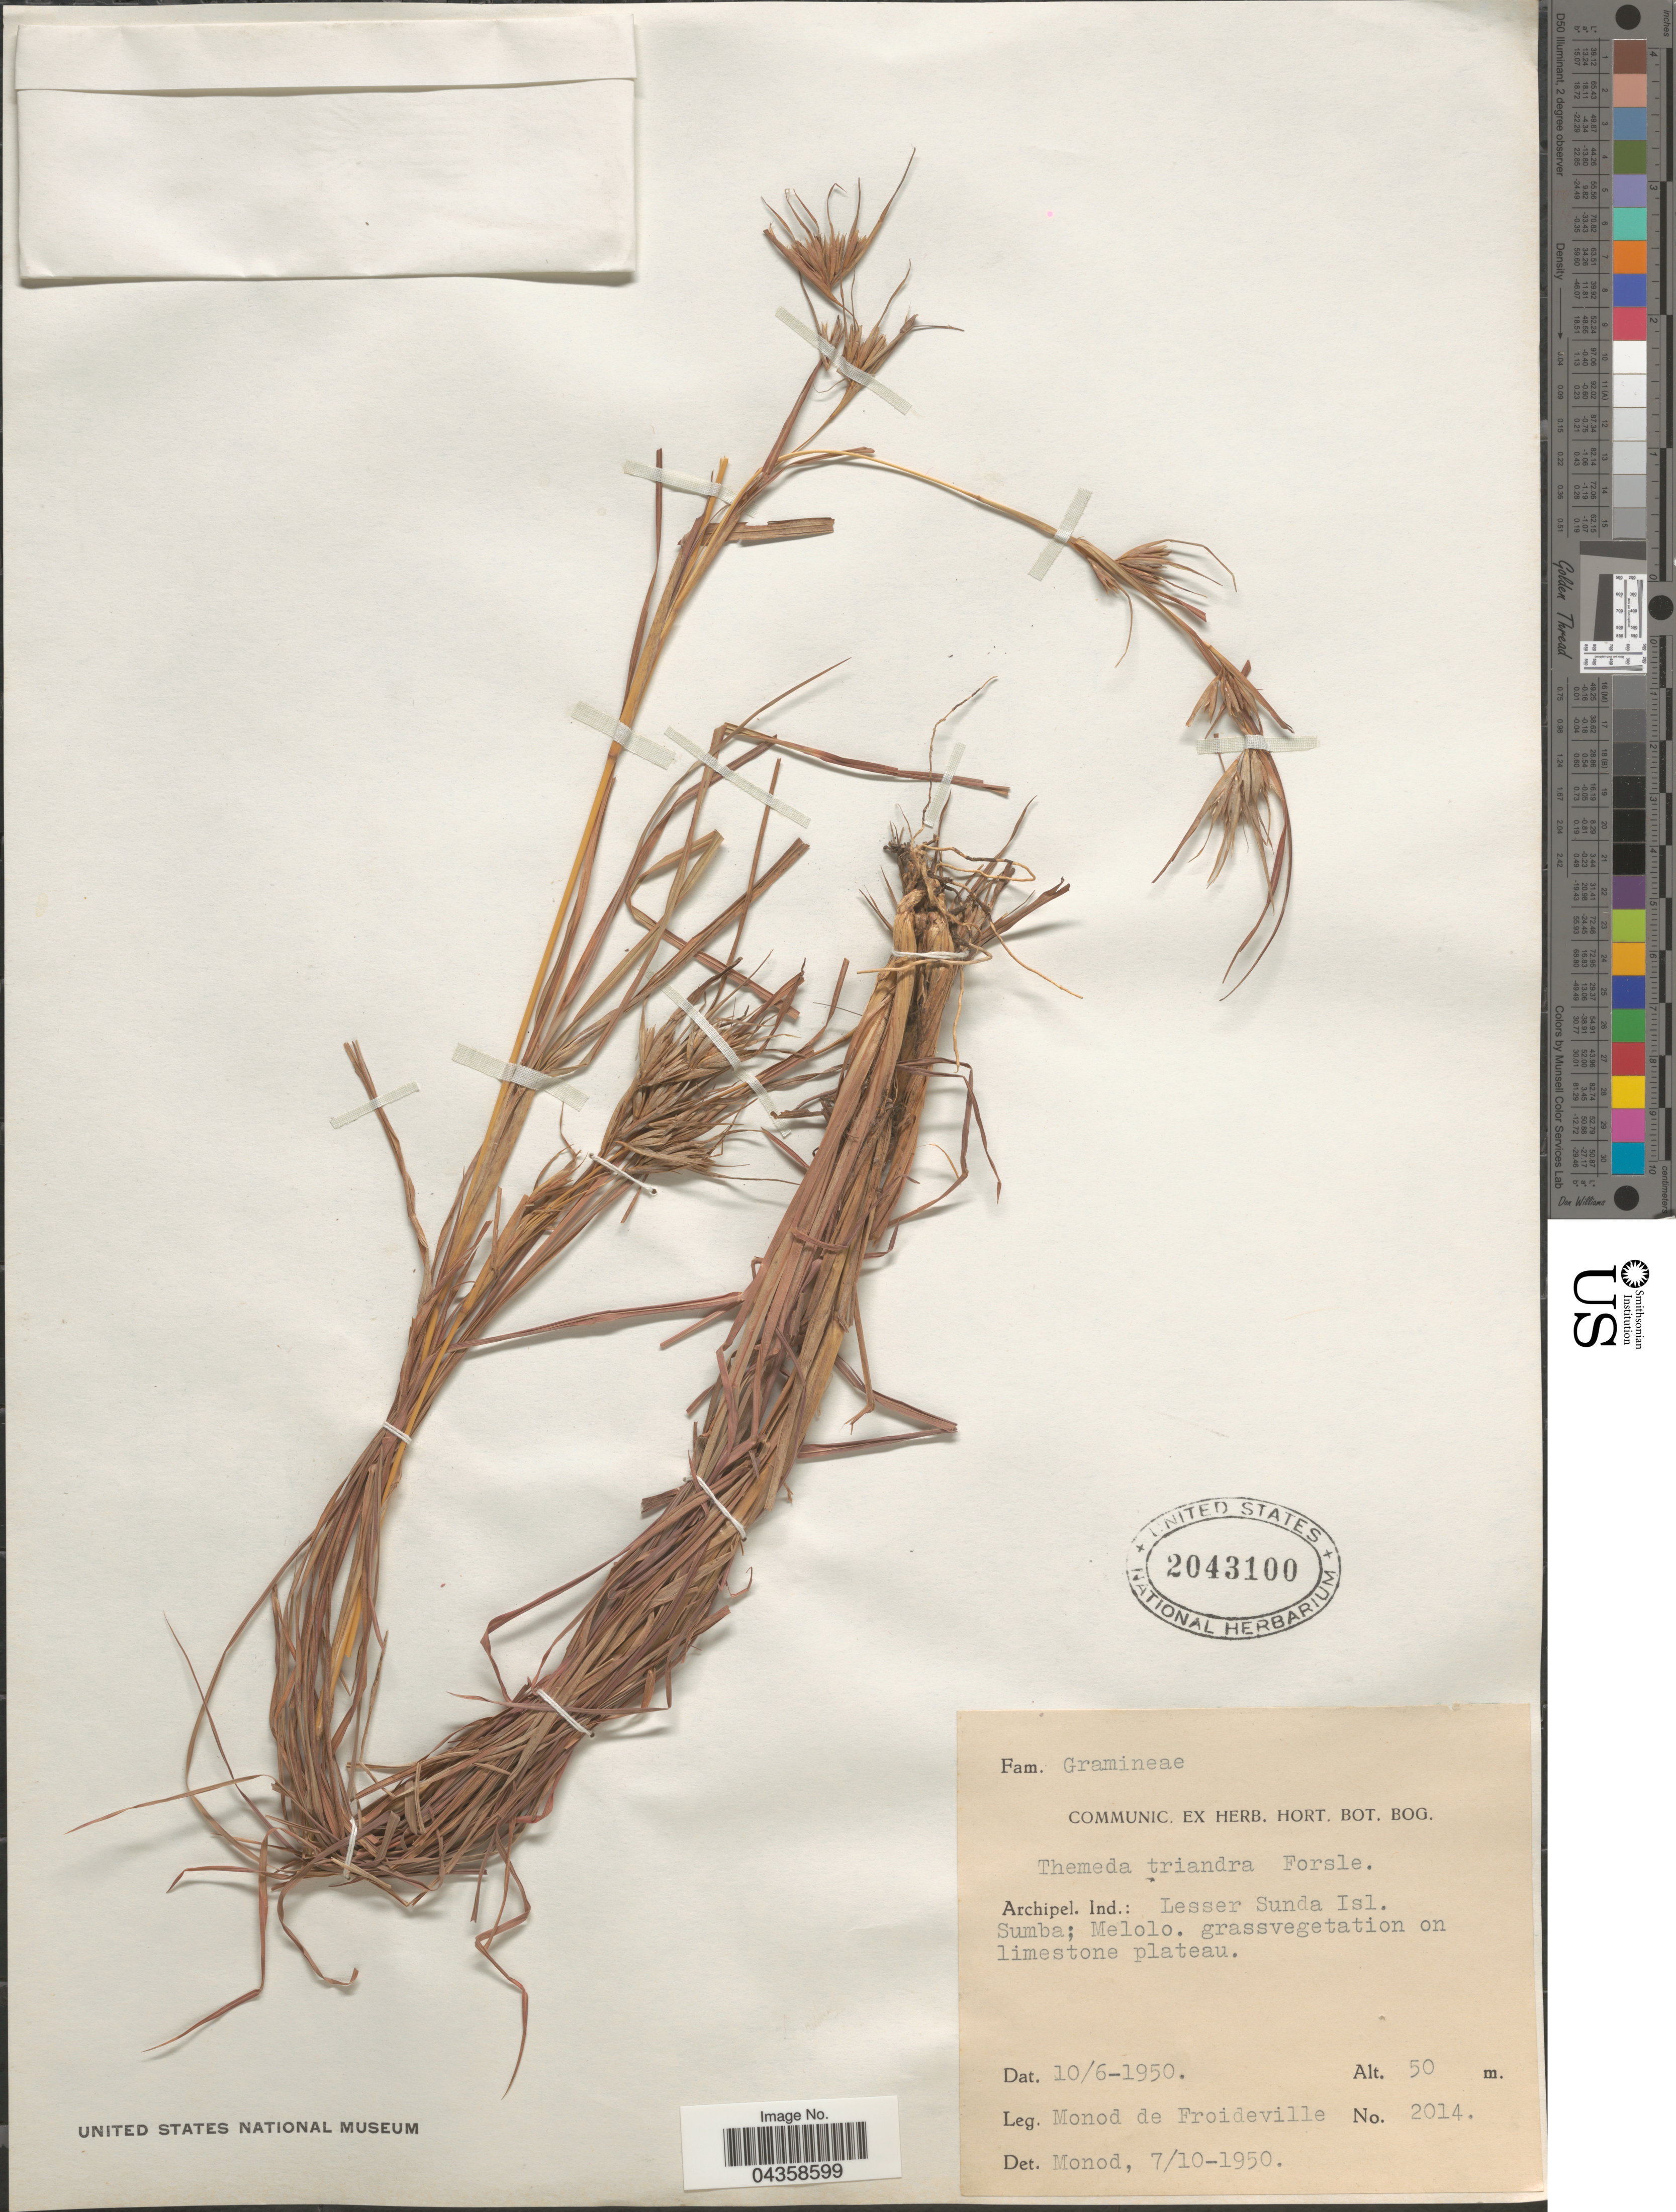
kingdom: Plantae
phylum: Tracheophyta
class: Liliopsida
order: Poales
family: Poaceae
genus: Themeda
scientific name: Themeda triandra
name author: Forssk.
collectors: C. Monod de Froideville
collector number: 2014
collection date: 1950-06-10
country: Indonesia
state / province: Nusa Tenggara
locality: Archipel. Ind.: Lesser Sunda Isl. Sumba; Melolo.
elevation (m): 50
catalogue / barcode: US 2043100